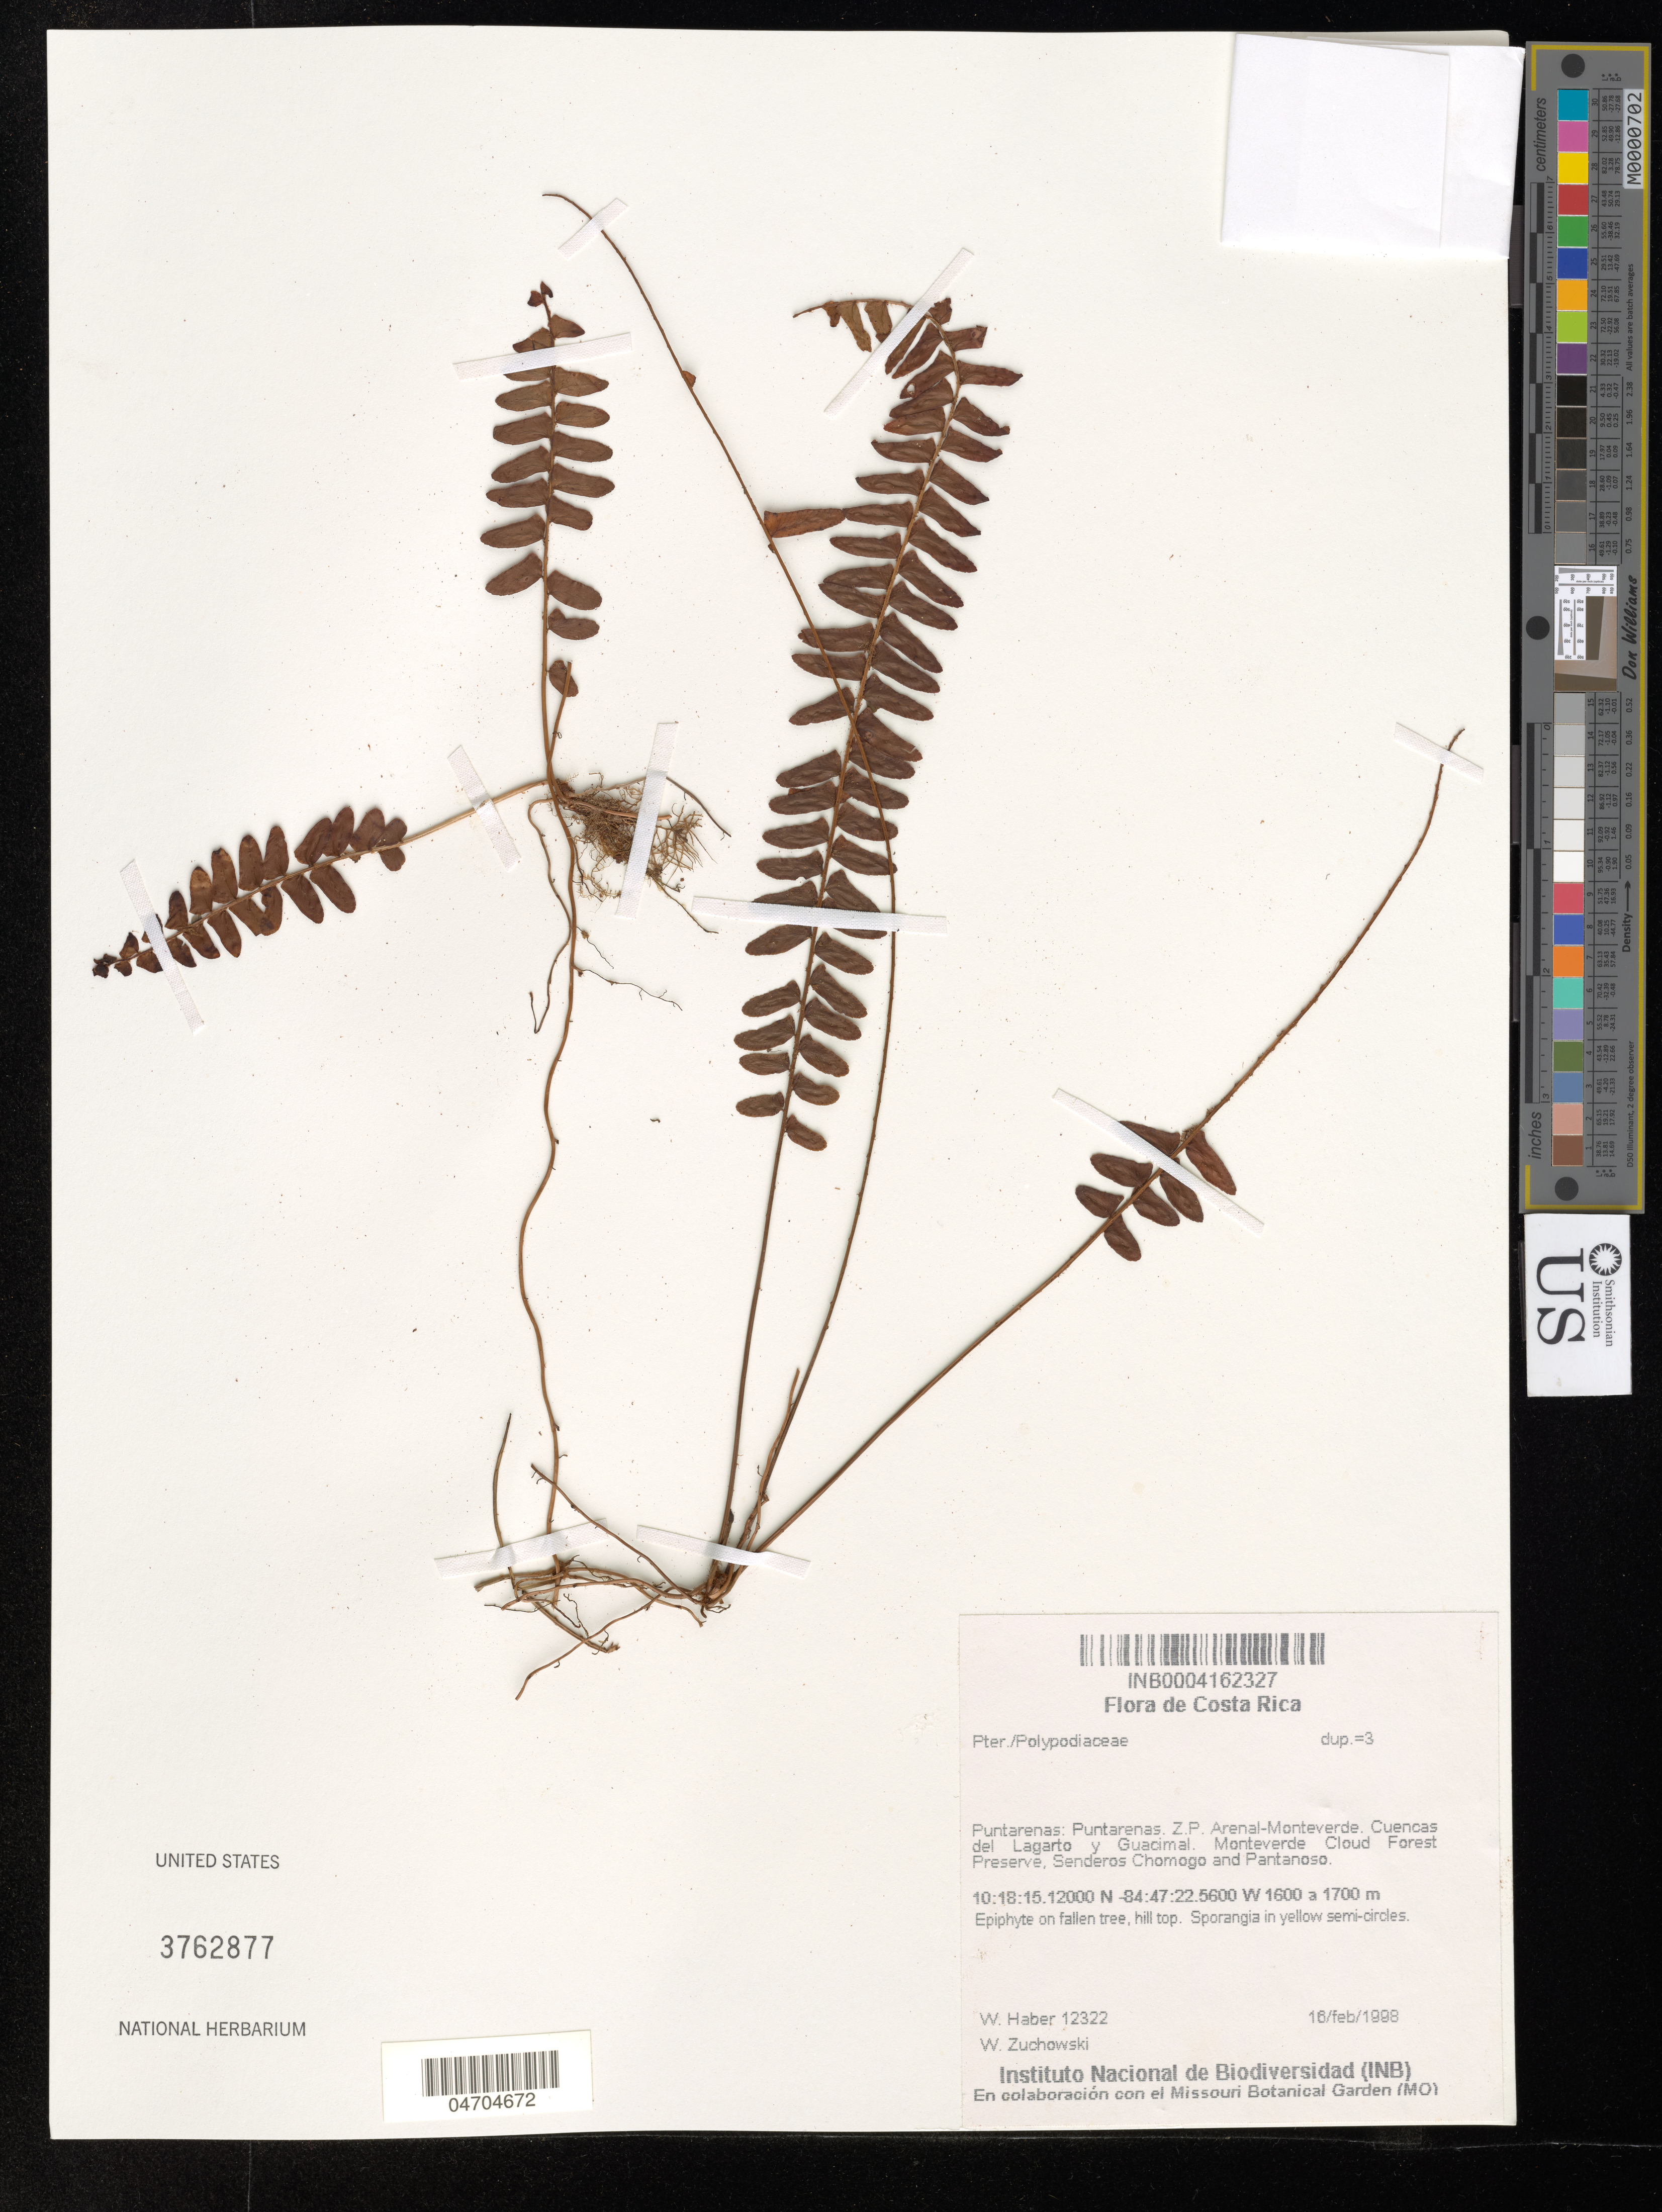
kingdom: Plantae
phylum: Tracheophyta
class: Magnoliopsida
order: Caryophyllales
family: Polygonaceae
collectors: W. Haber & W. Zuchowski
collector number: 12322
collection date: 1998-02-16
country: Costa Rica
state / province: Puntarenas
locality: Puntarenas. Z. P. Arenal-Monteverde. Cuencas del Lagarto y Guacimal. Monteverde Cloud Forest Preserve, Senderos Chomog and Pantanosa.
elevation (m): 1600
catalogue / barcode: US 3762877